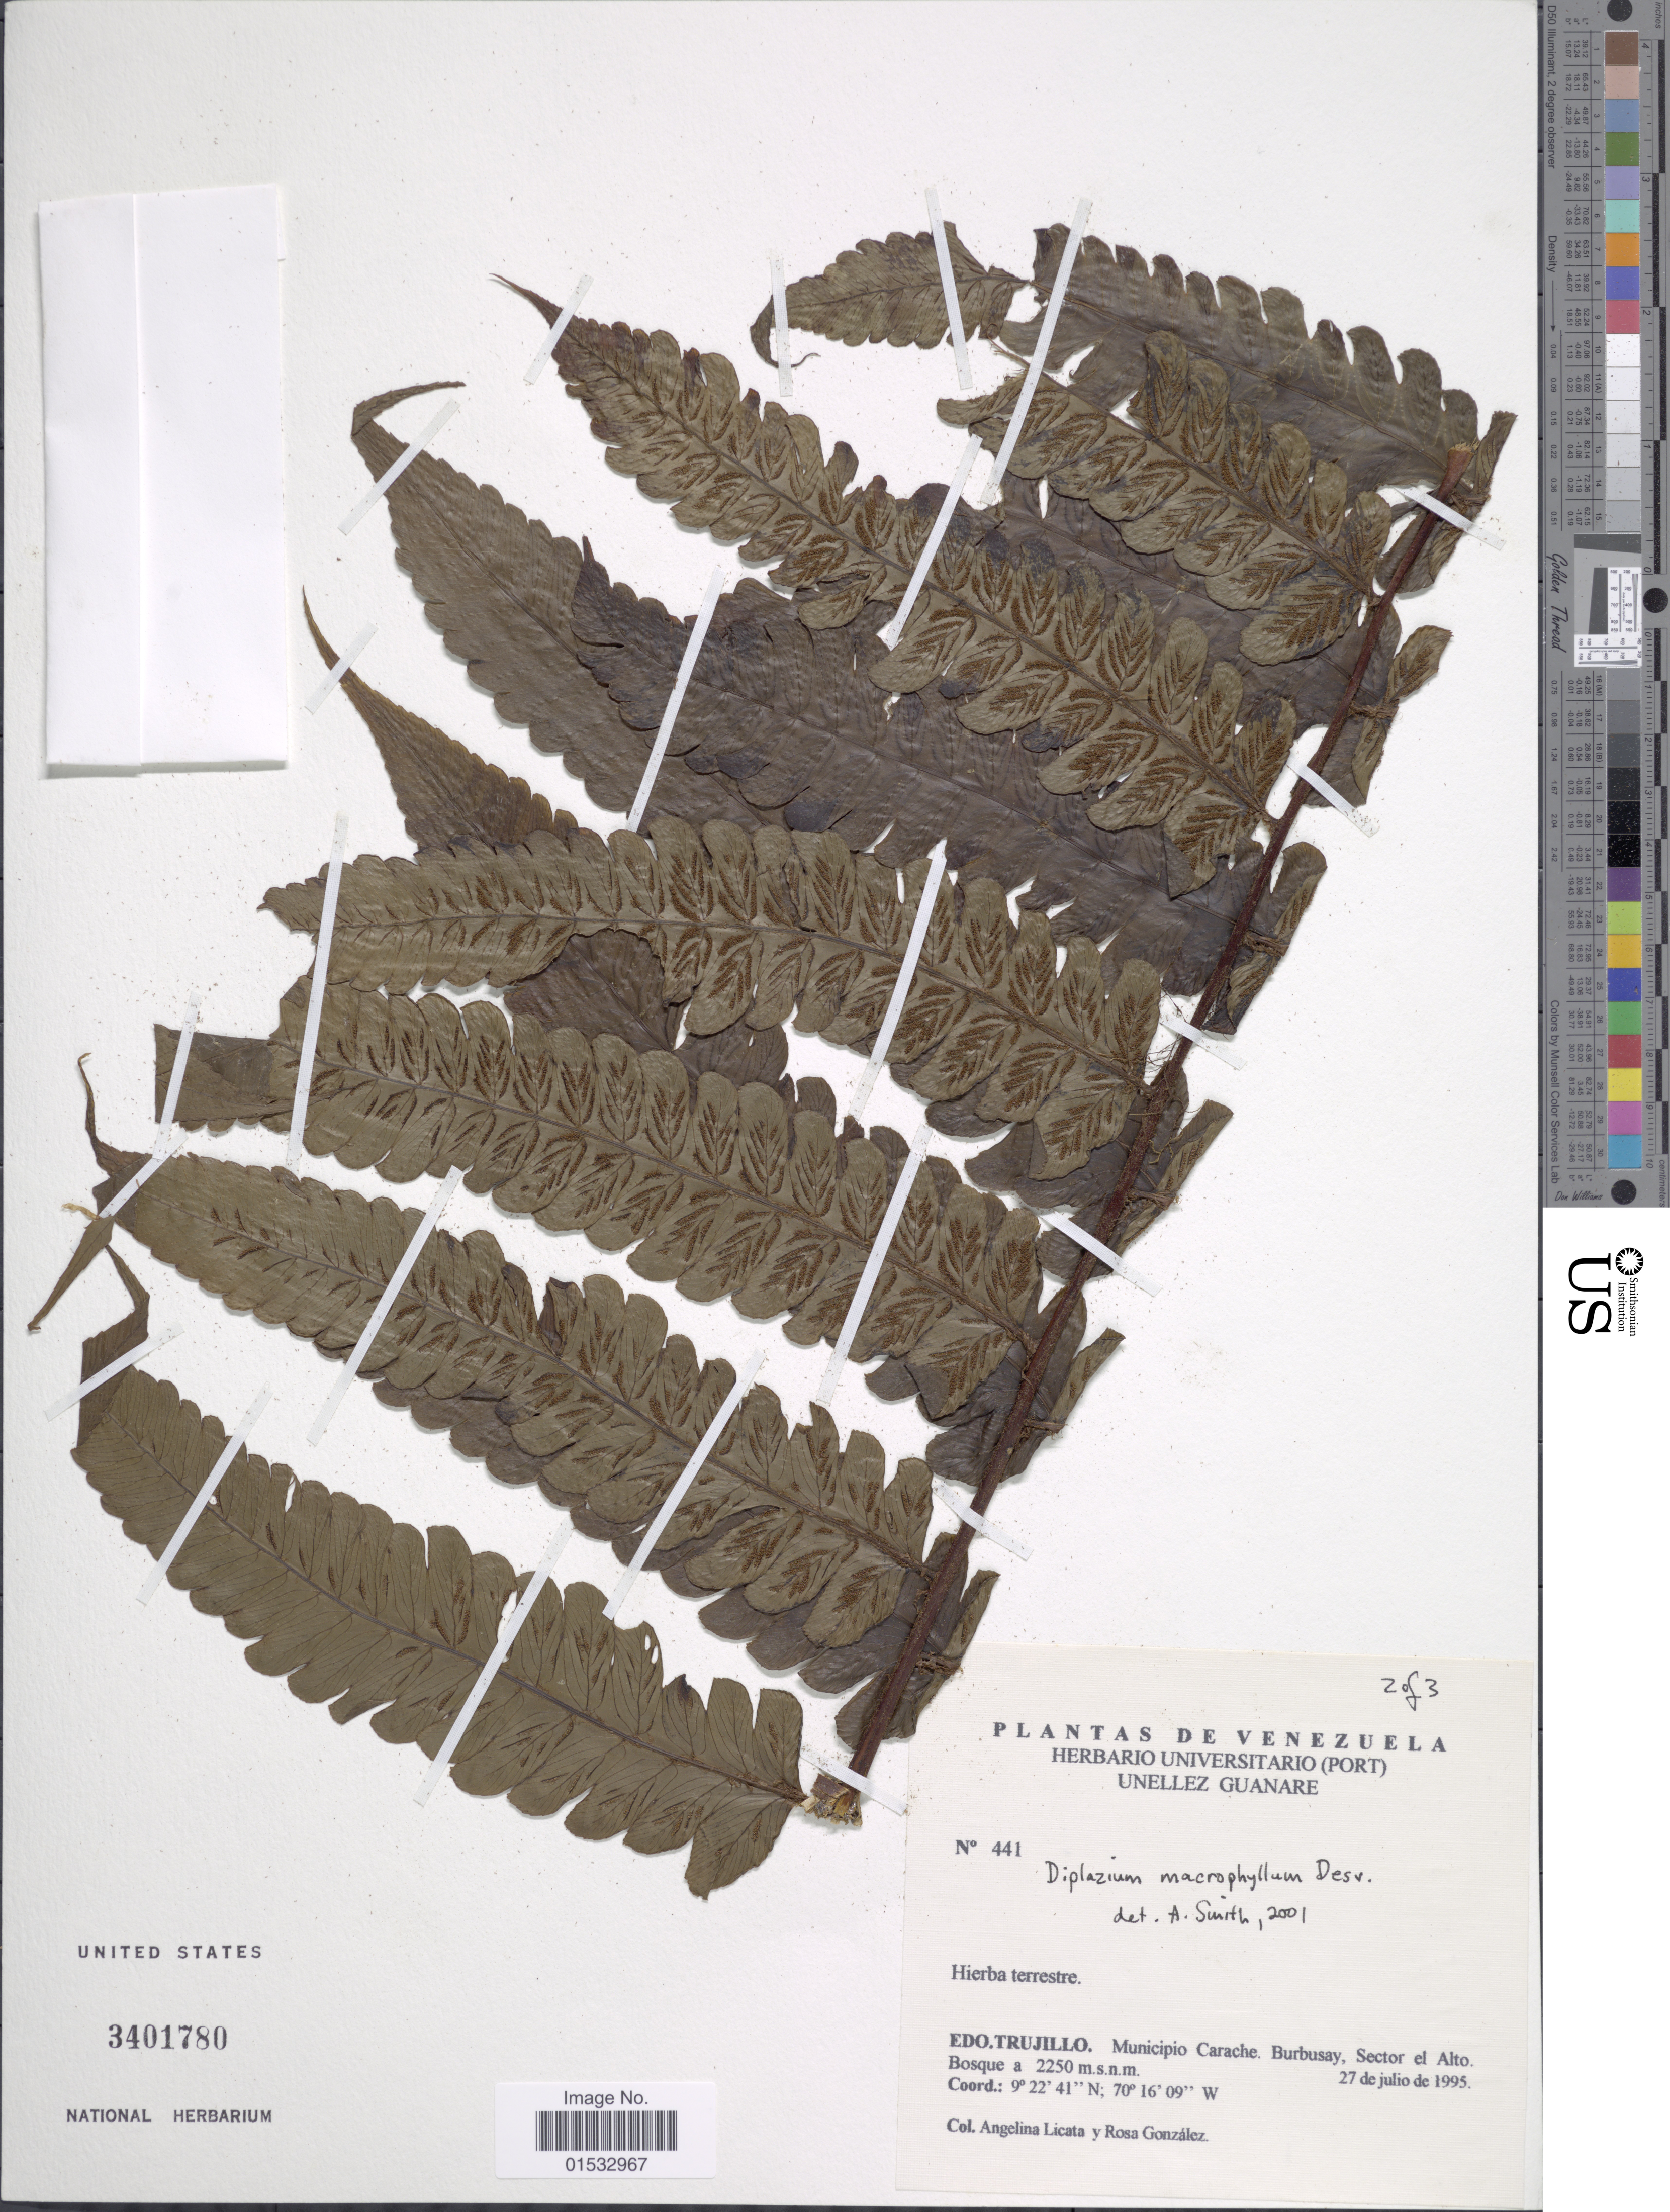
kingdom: Plantae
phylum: Tracheophyta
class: Polypodiopsida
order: Polypodiales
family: Athyriaceae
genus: Diplazium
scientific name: Diplazium macrophyllum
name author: Desv.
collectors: A. Licata & R. González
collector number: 441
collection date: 1995-07-27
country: Venezuela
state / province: Trujillo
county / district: Carache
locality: Burbusay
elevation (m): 2250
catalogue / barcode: US 3401780